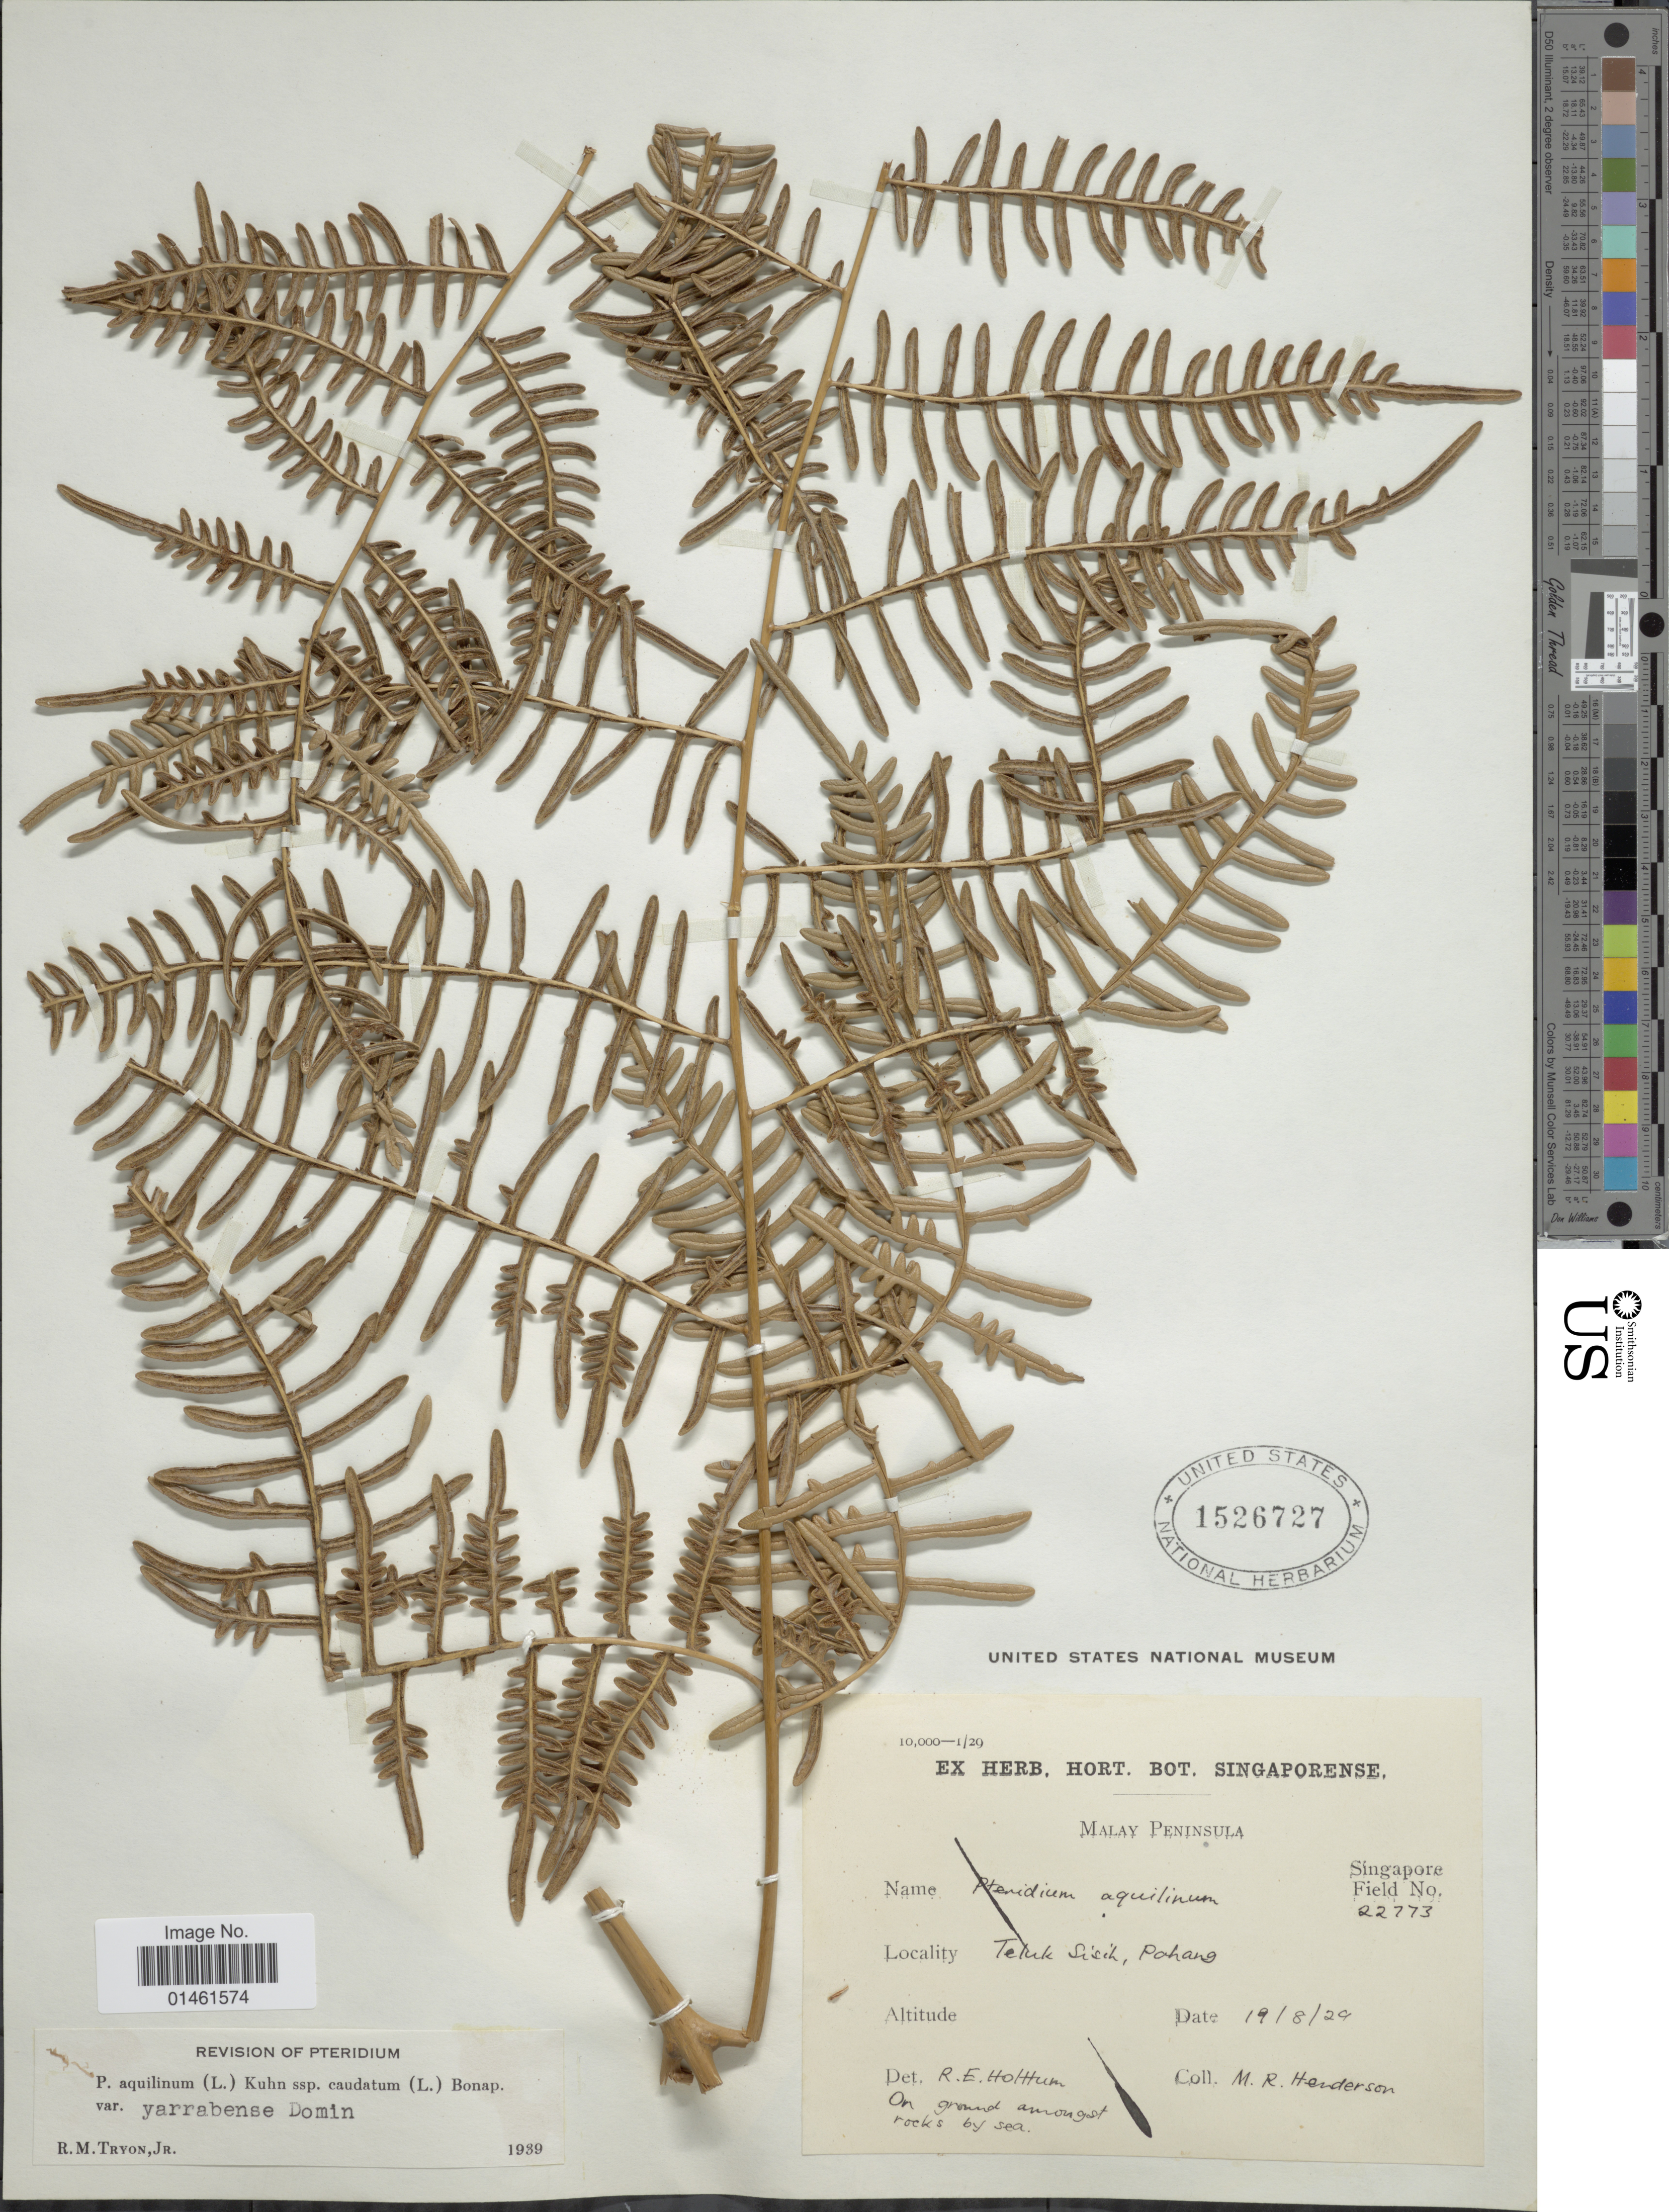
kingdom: Plantae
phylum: Tracheophyta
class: Polypodiopsida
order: Polypodiales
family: Dennstaedtiaceae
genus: Pteridium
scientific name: Pteridium aquilinum var. yarrabense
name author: Domin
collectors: M. Henderson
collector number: Singapore Field 22773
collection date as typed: Transcribed d/m/y: 19/8/29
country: Malaysia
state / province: Pahang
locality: Tekik Sisik, Pohang [interpreted]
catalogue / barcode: US 1526727